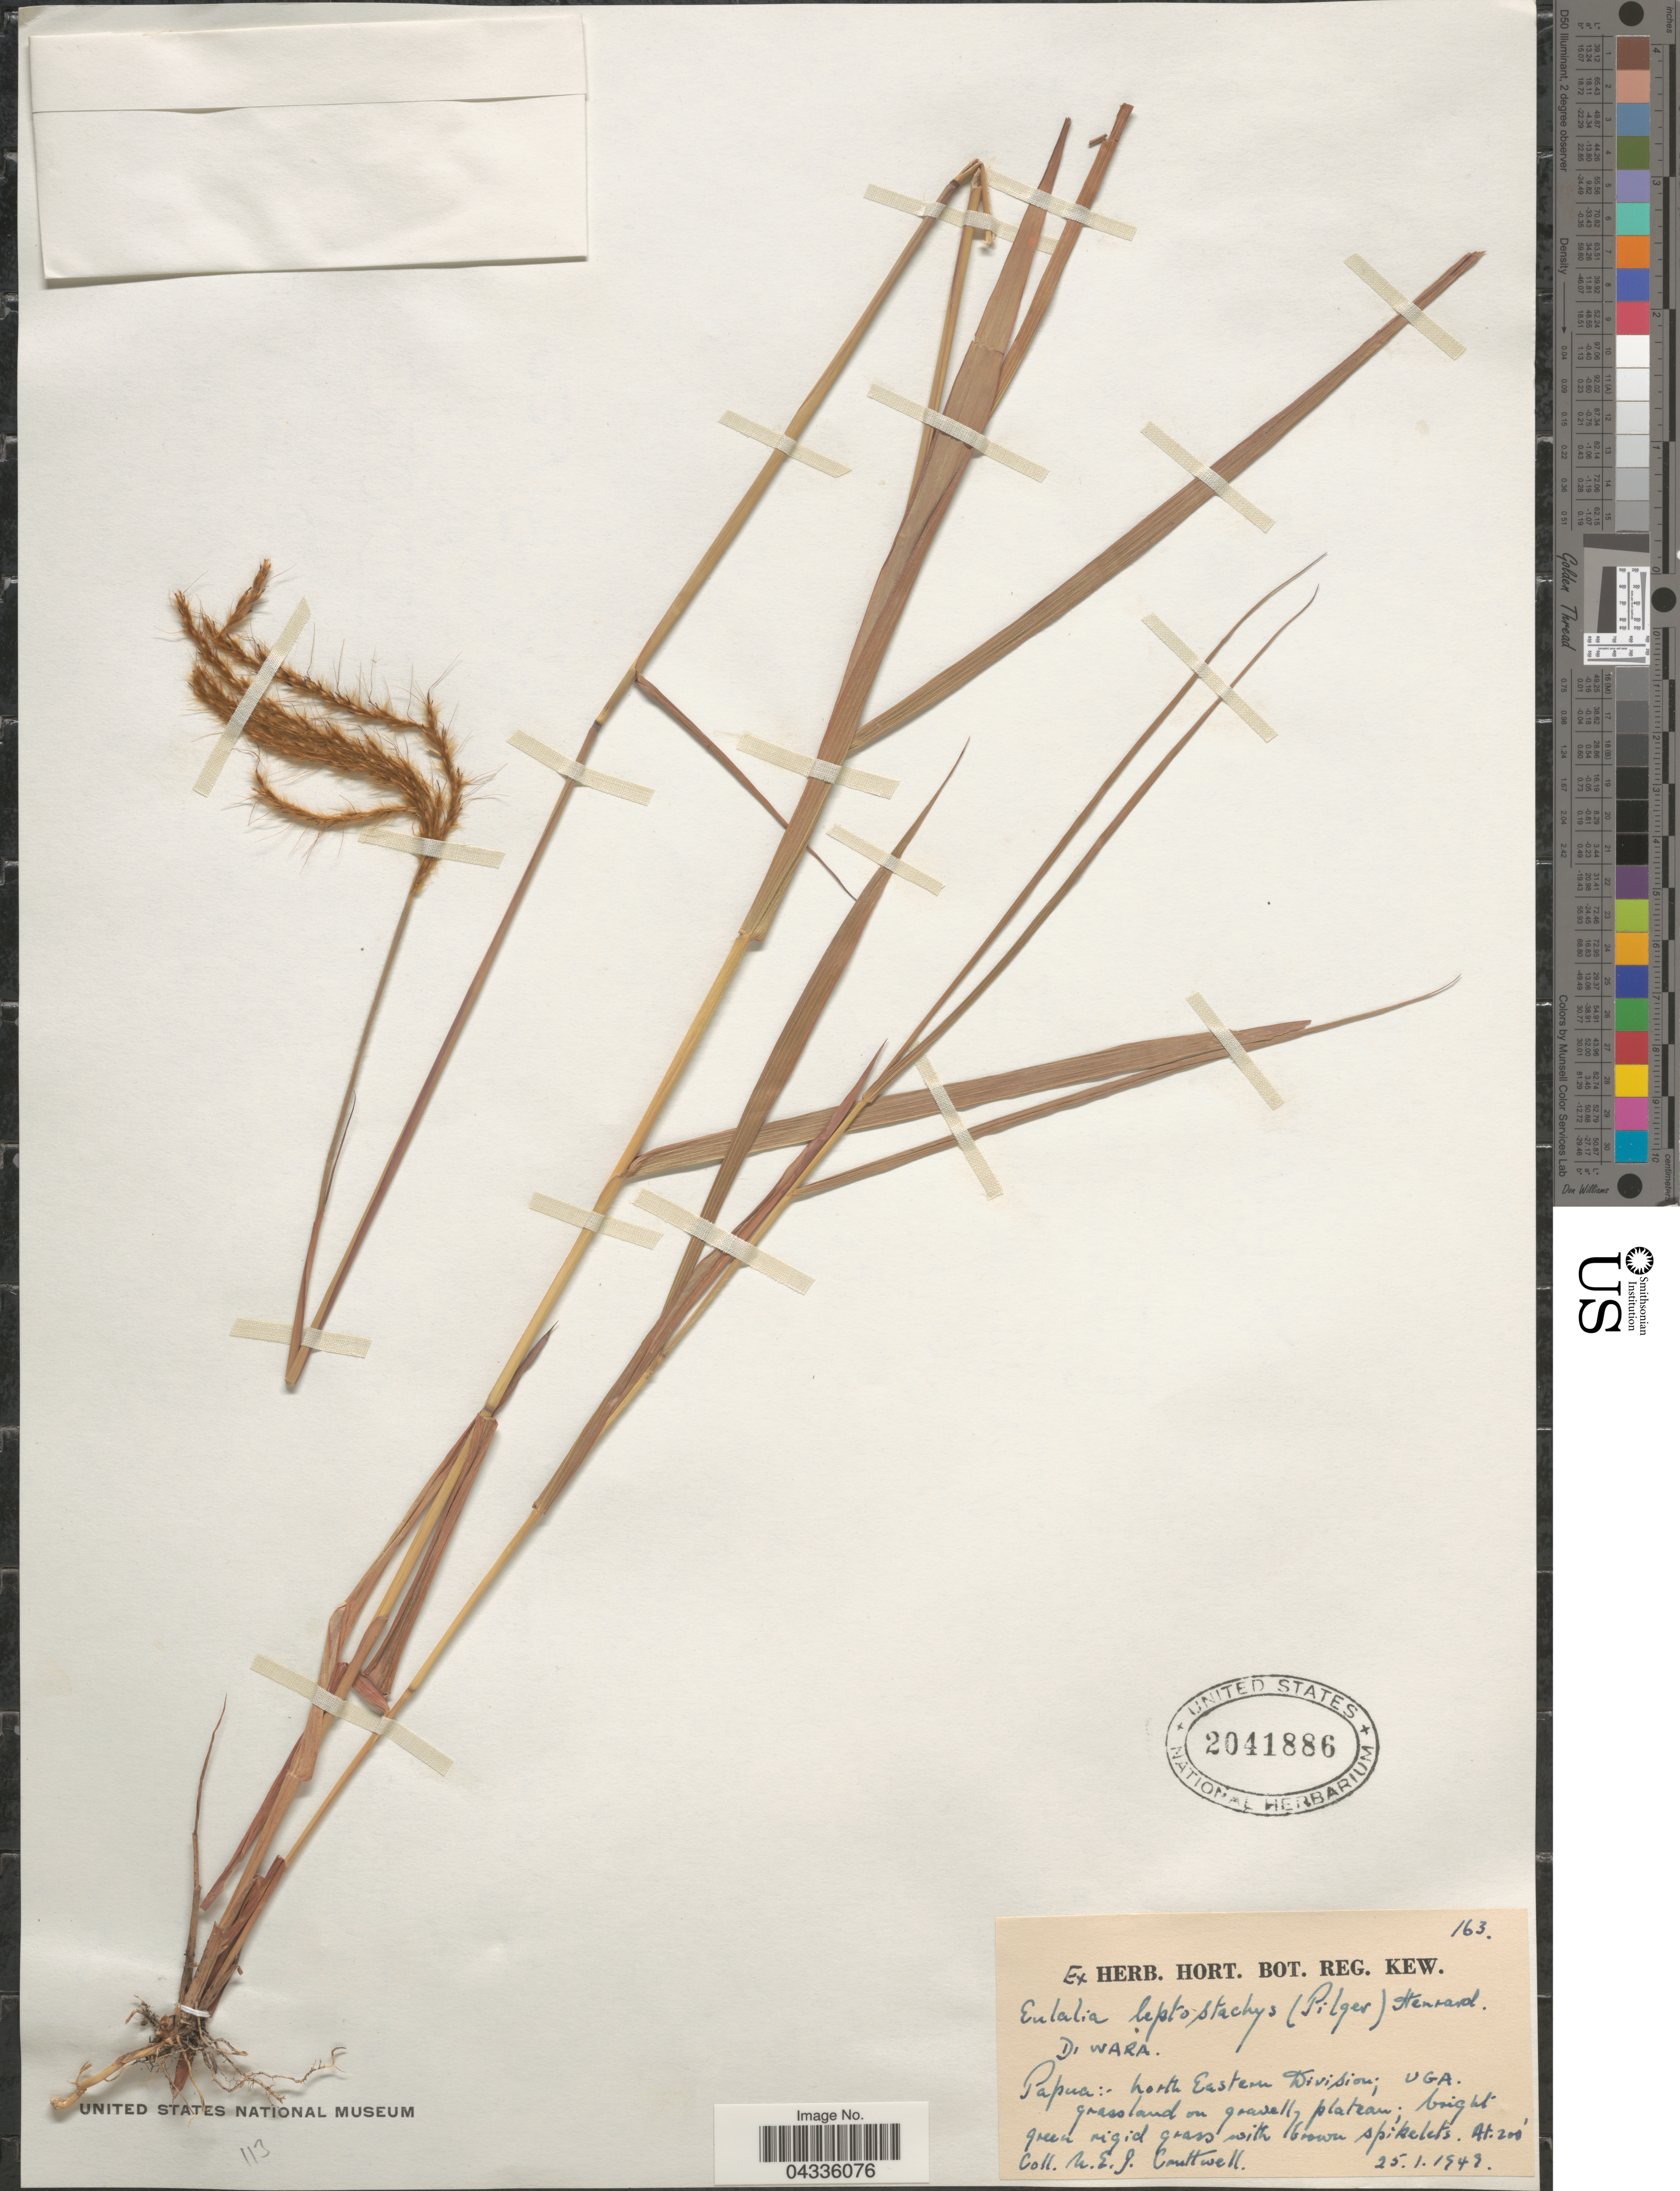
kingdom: Plantae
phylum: Tracheophyta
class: Liliopsida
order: Poales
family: Poaceae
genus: Eulalia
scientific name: Eulalia leptostachys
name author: (Pilg.) Henr.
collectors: N. Cruttwell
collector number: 163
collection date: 1949-01-25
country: Papua New Guinea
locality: Papua: North Eastern Division; VGA grassland on gravelly plateau.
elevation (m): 61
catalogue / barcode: US 2041886